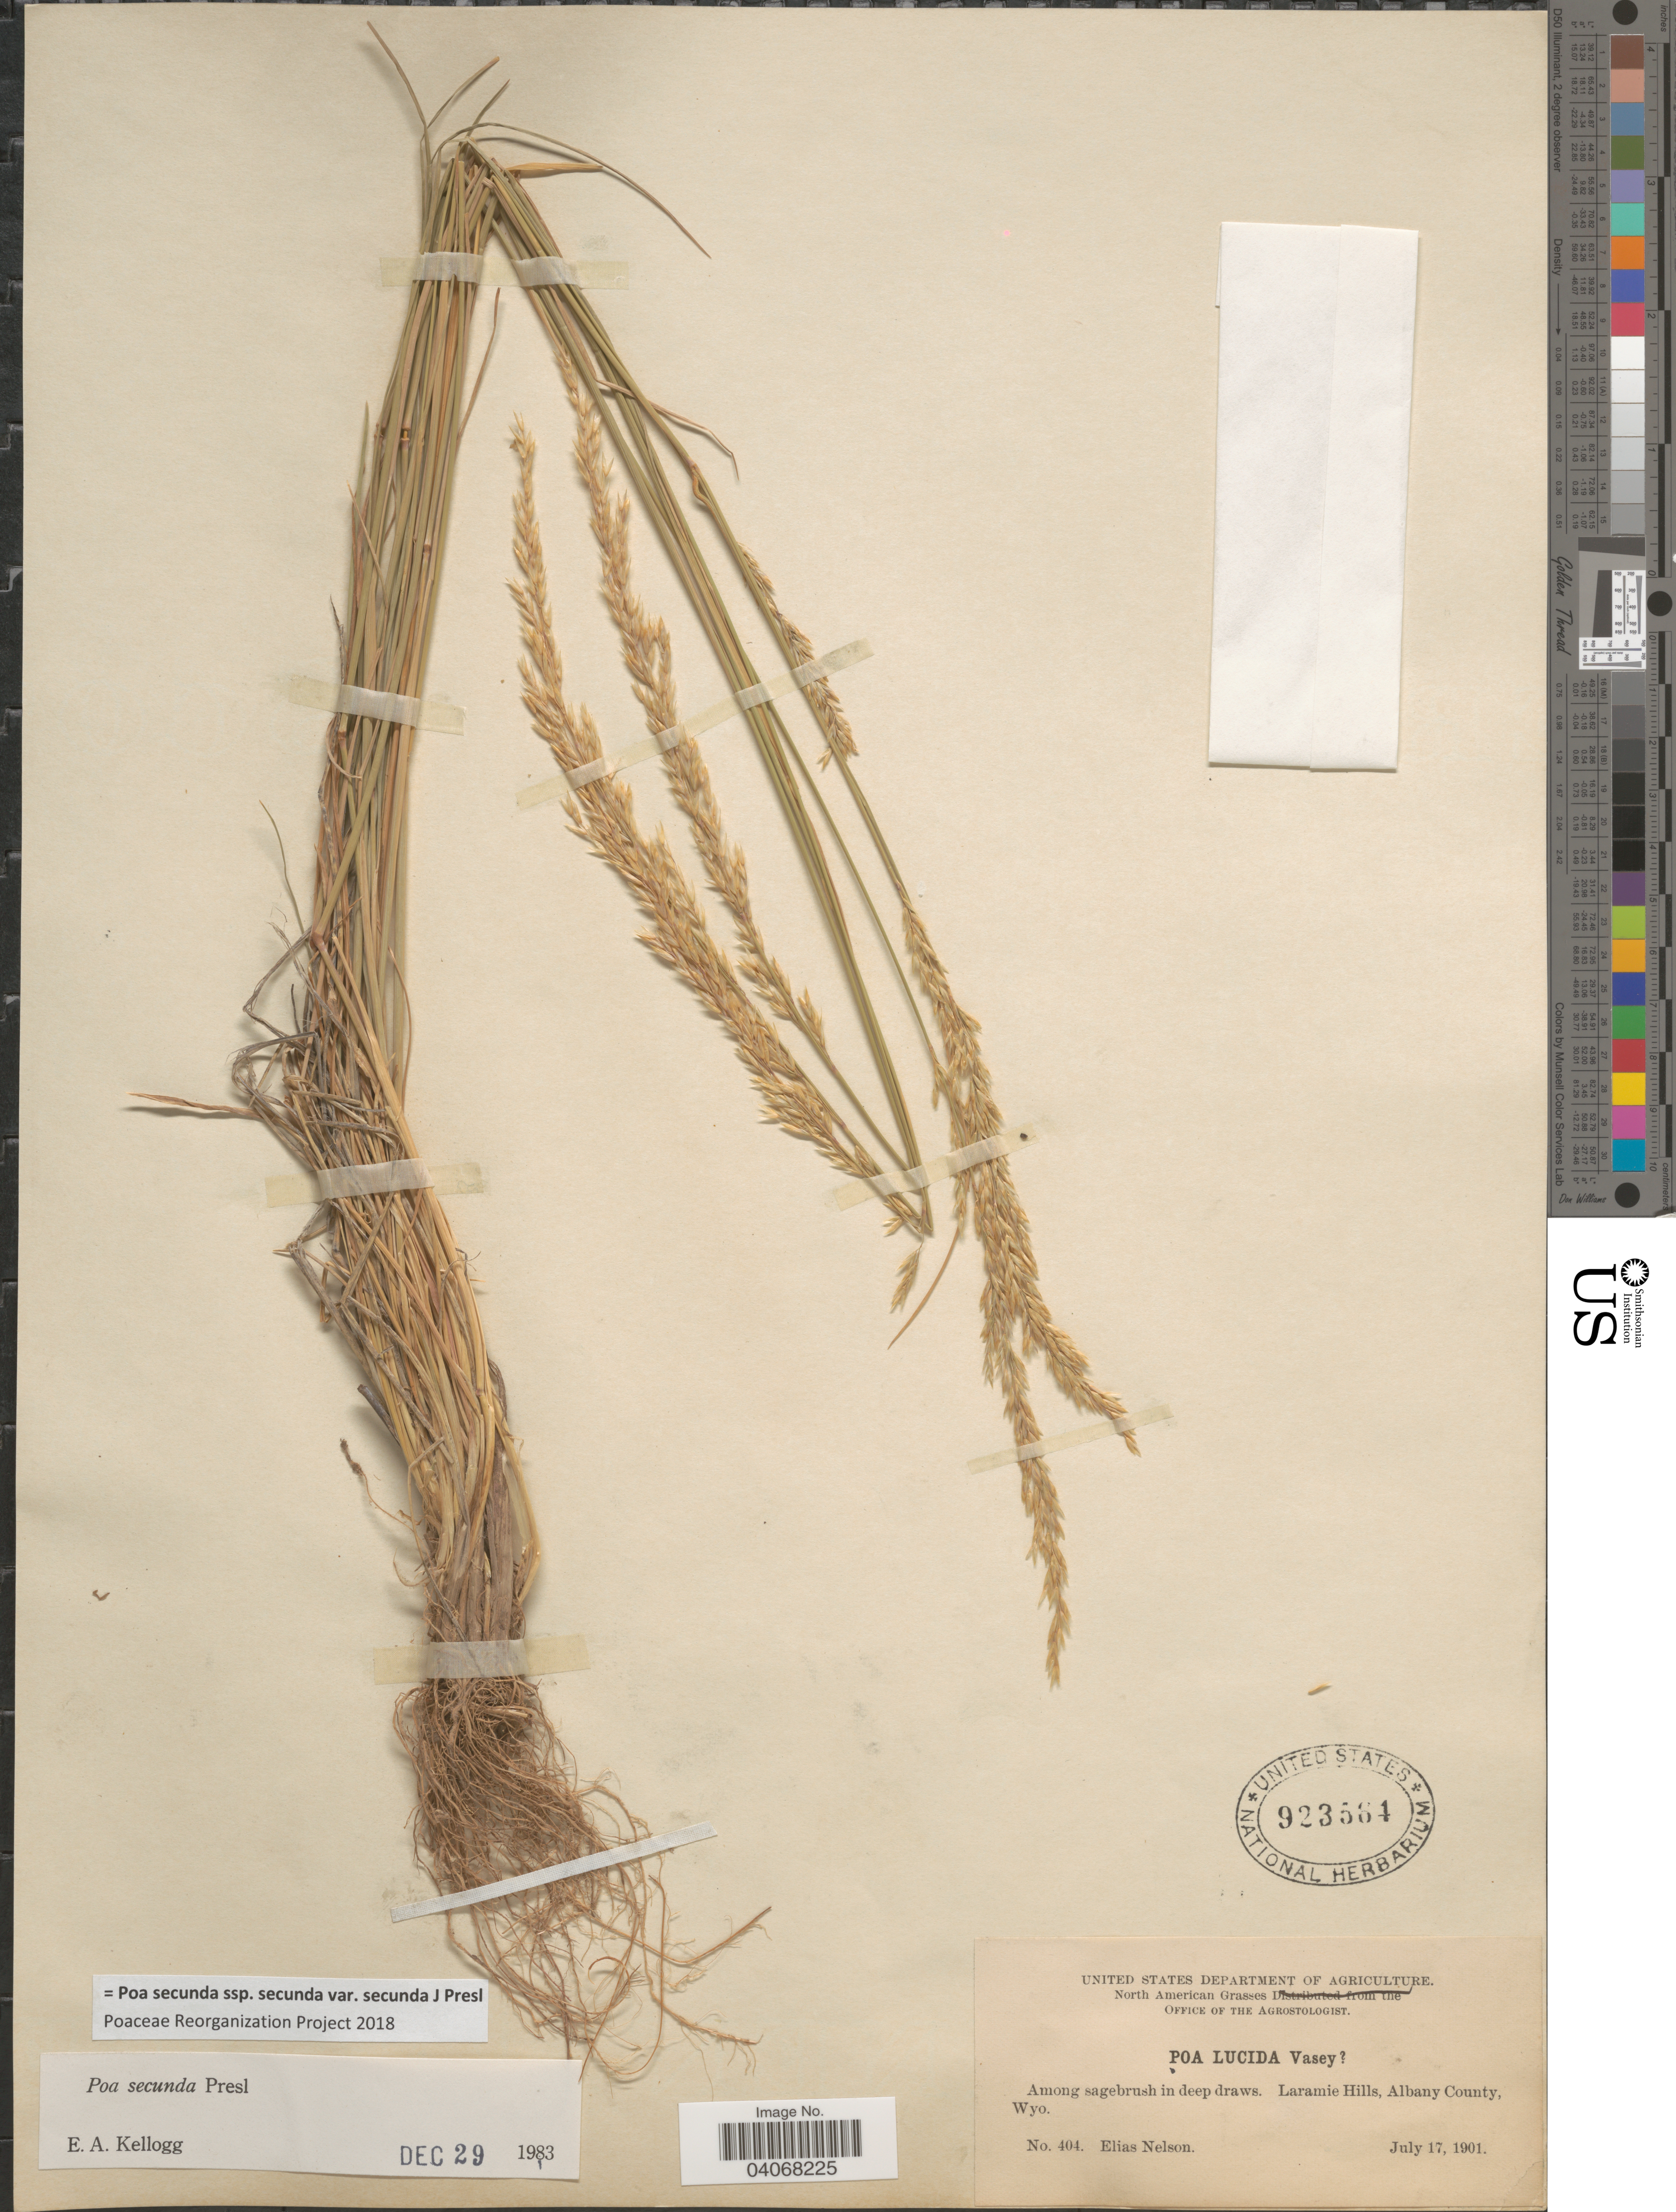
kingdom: Plantae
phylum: Tracheophyta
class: Liliopsida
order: Poales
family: Poaceae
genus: Poa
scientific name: Poa secunda subsp. secunda var. secunda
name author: J. Presl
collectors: E. Nelson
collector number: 404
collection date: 1901-07-17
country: United States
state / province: Wyoming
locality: Laramie Hills, Albany County.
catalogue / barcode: US 923564